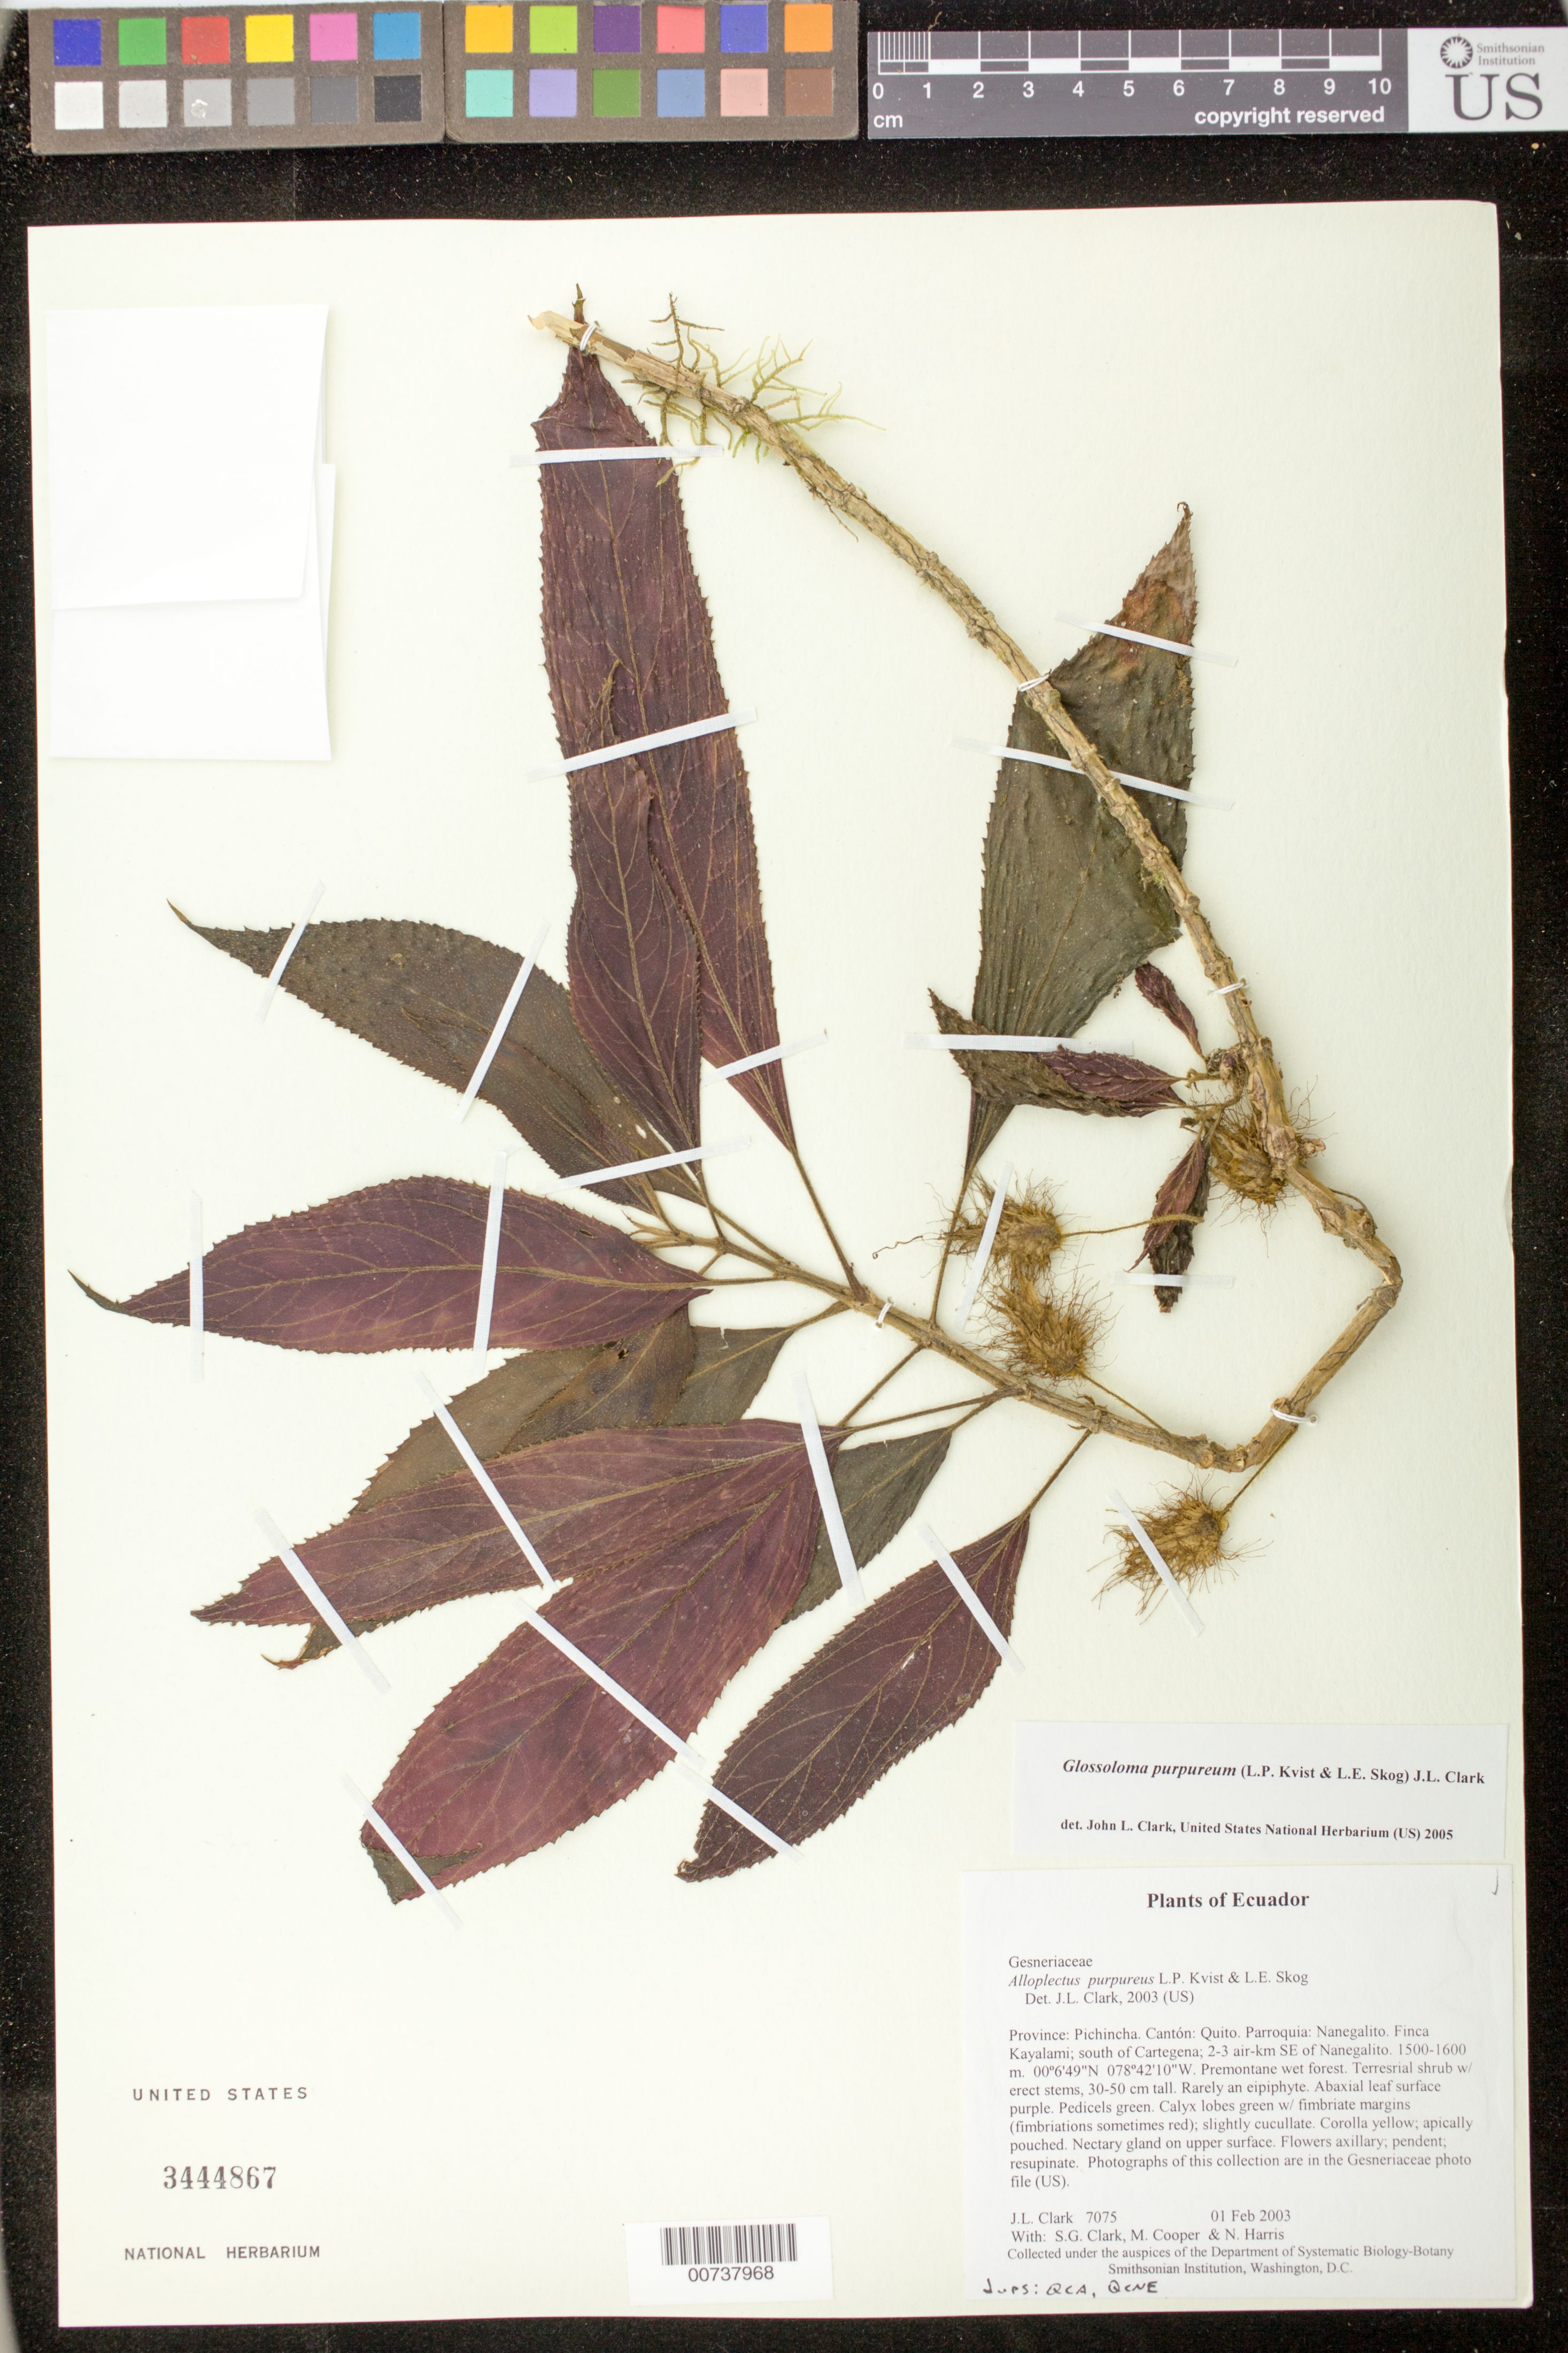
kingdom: Plantae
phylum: Tracheophyta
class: Magnoliopsida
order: Lamiales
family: Gesneriaceae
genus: Glossoloma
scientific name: Glossoloma purpureum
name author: (L.P. Kvist & L.E. Skog) J.L. Clark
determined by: Clark, J. L., (SEL), The Marie Selby Botanical Garden (UNITED STATES)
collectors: J. L. Clark, S. G. Clark, M. Cooper & N. Harris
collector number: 7075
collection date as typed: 01 Feb 2003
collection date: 2003-02-01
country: Ecuador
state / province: Pichincha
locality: Quito. Parroquia: Nanegalito. Finca Kayalami; south of Cartegena; 2-3 air-km SE of Nanegalito.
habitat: Premontane wet forest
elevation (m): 1500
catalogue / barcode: US 3444867